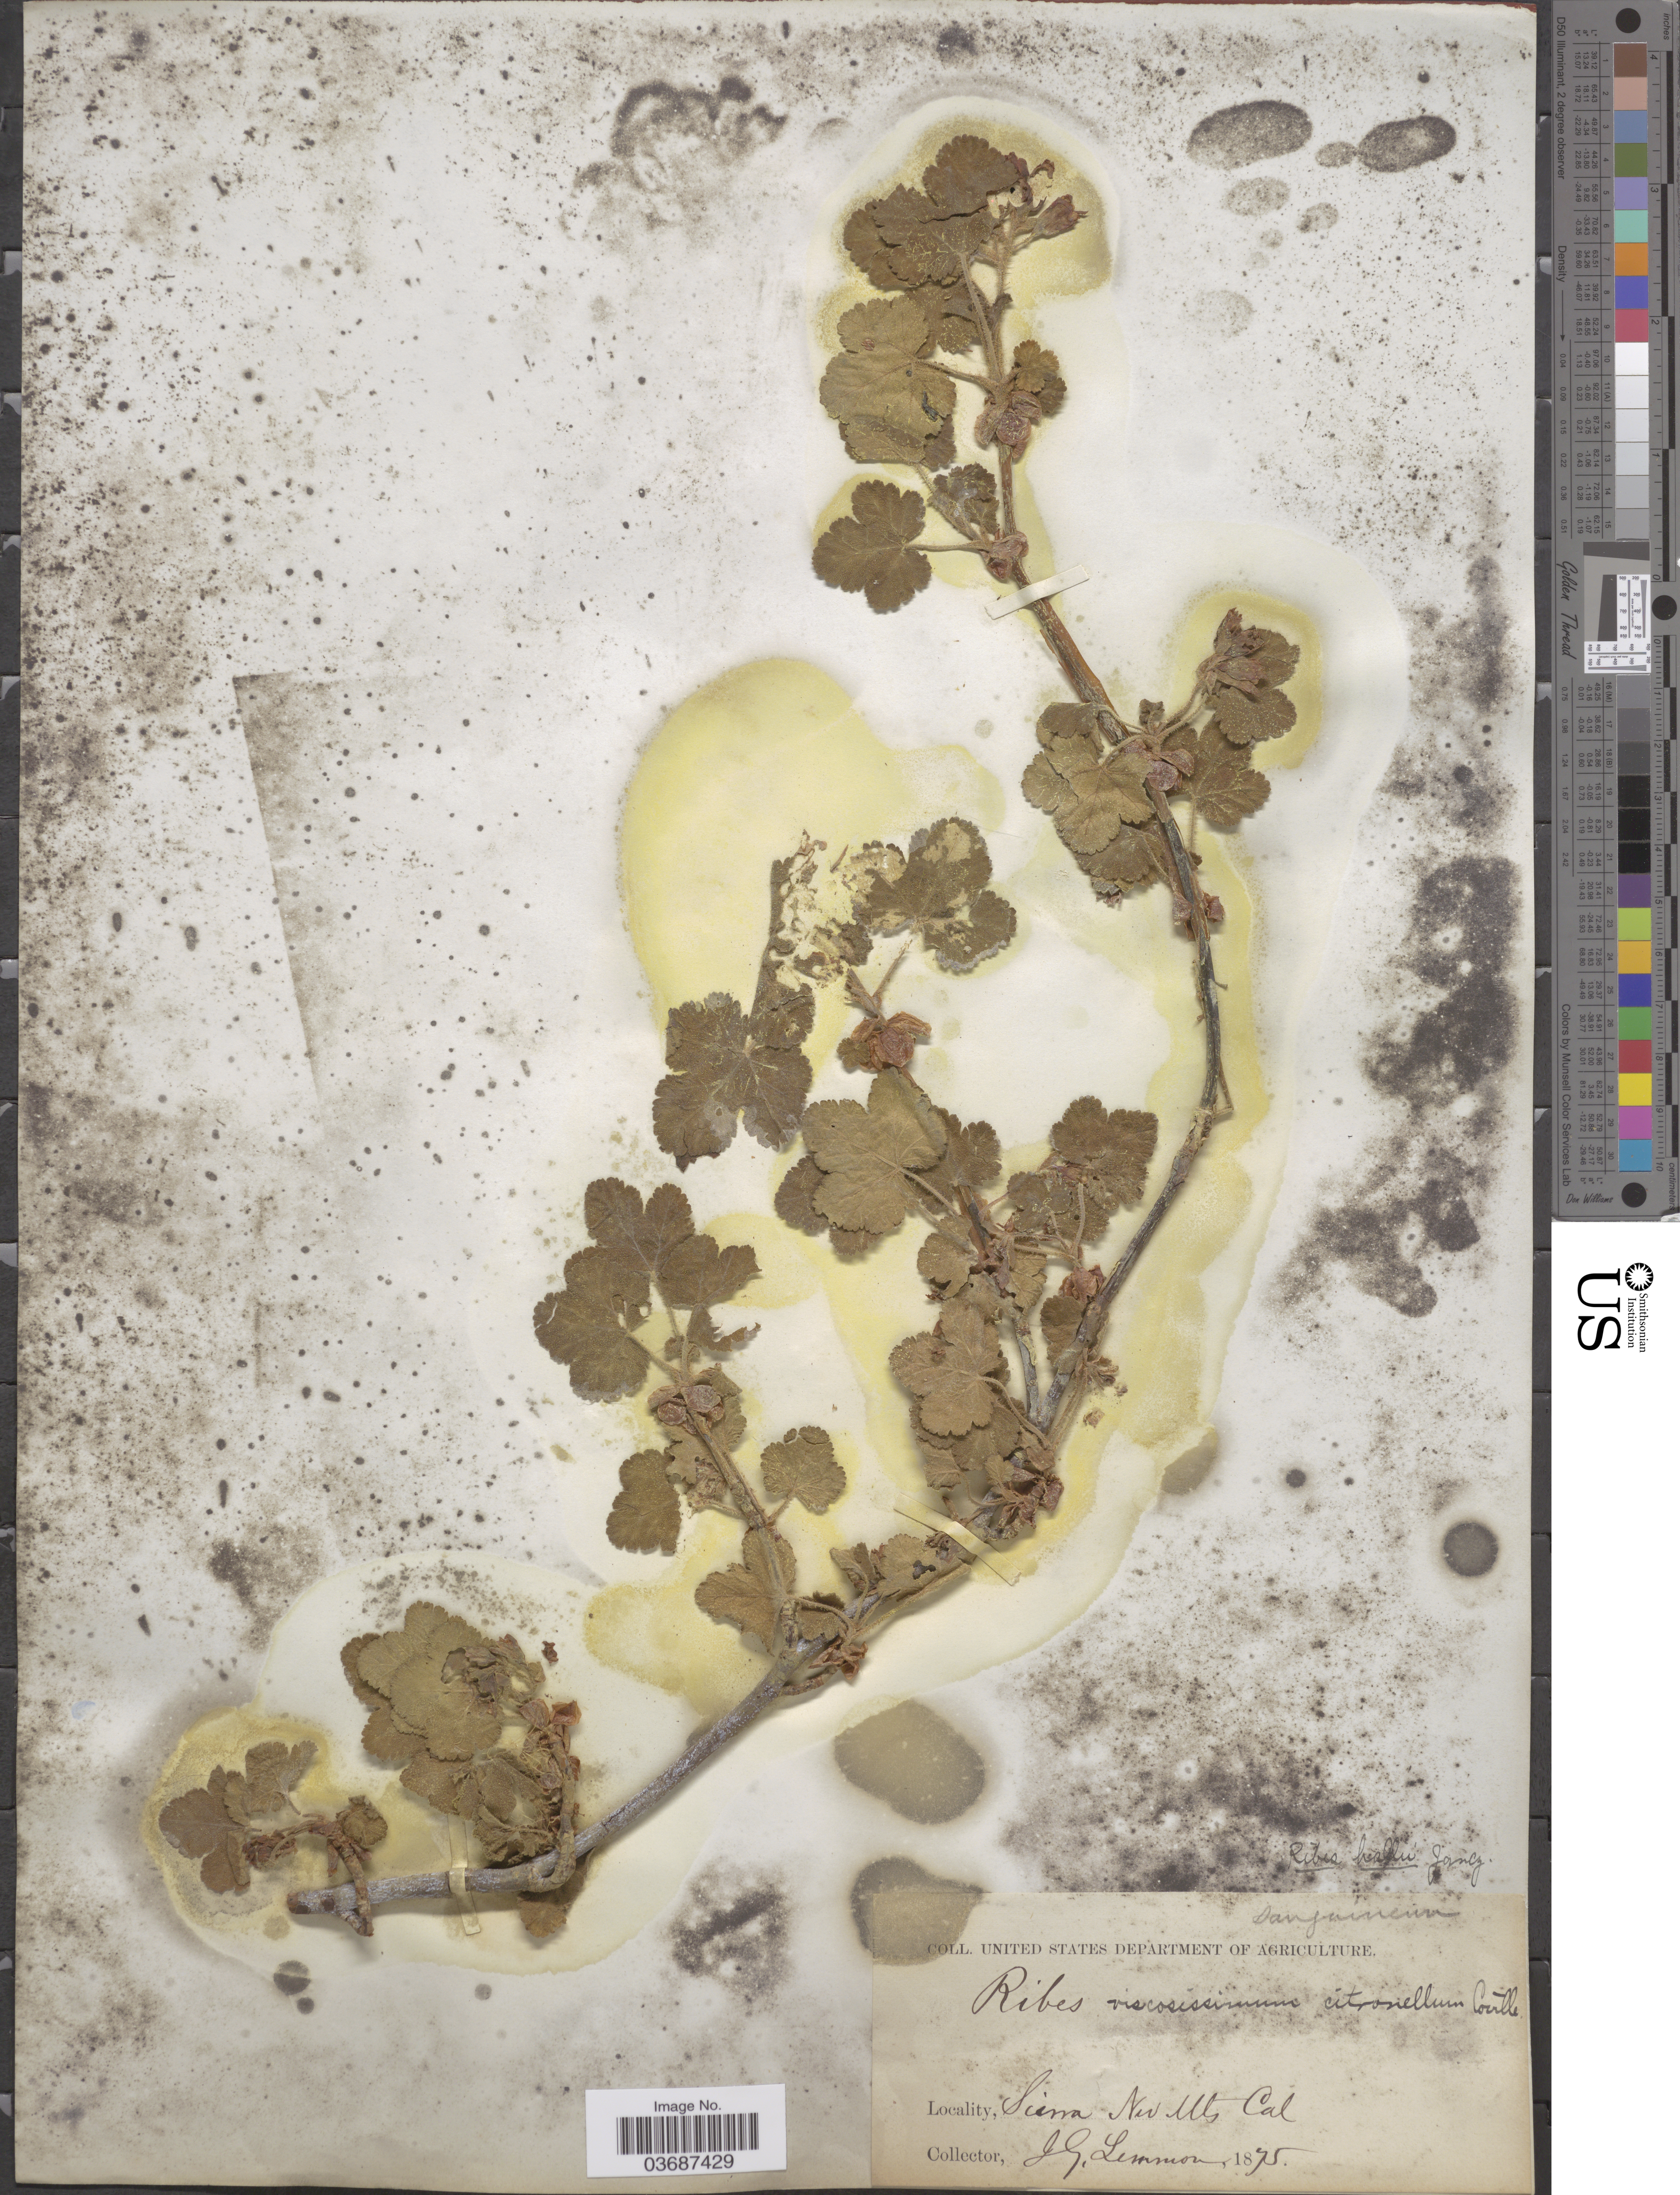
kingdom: Plantae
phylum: Tracheophyta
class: Magnoliopsida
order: Saxifragales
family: Grossulariaceae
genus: Ribes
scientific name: Ribes hallii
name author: Jancz.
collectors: J. Lemmon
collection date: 1875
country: United States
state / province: California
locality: Sierra Nev Mts.